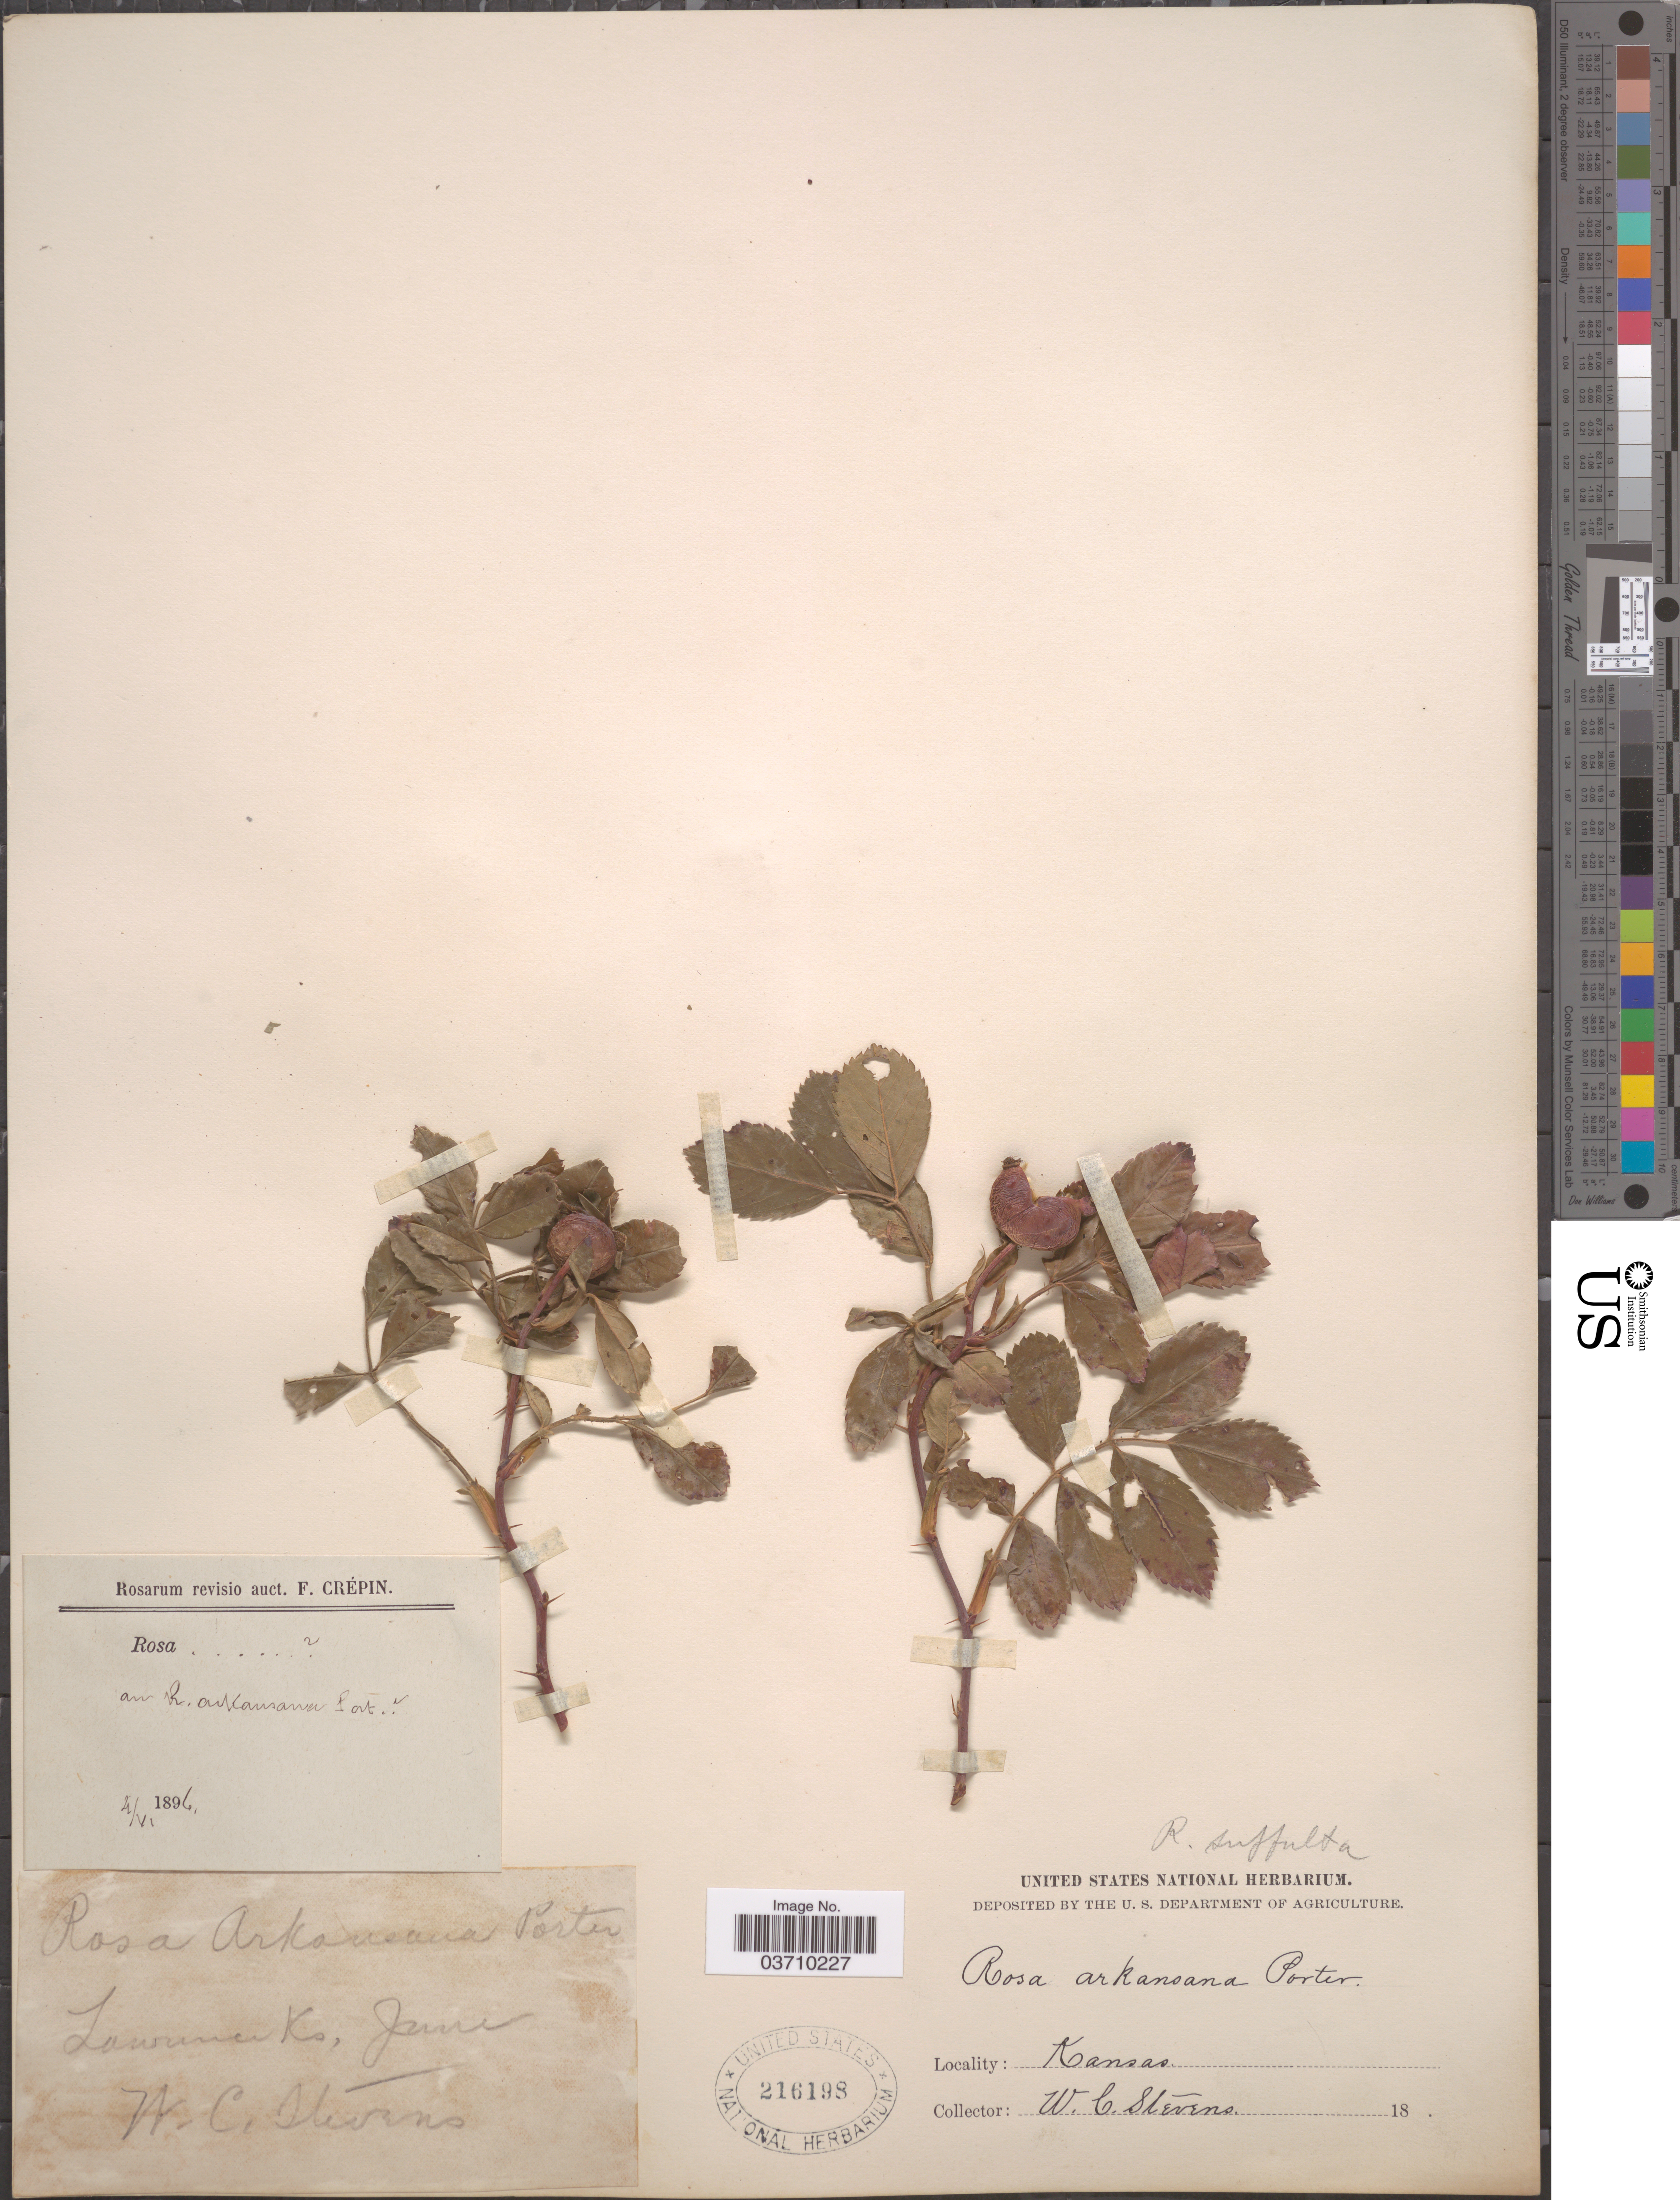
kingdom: Plantae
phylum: Tracheophyta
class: Magnoliopsida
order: Rosales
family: Rosaceae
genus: Rosa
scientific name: Rosa arkansana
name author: Porter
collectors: W. C. Stevens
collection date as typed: June 18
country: United States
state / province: Kansas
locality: Lawrence.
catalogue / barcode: US 216198